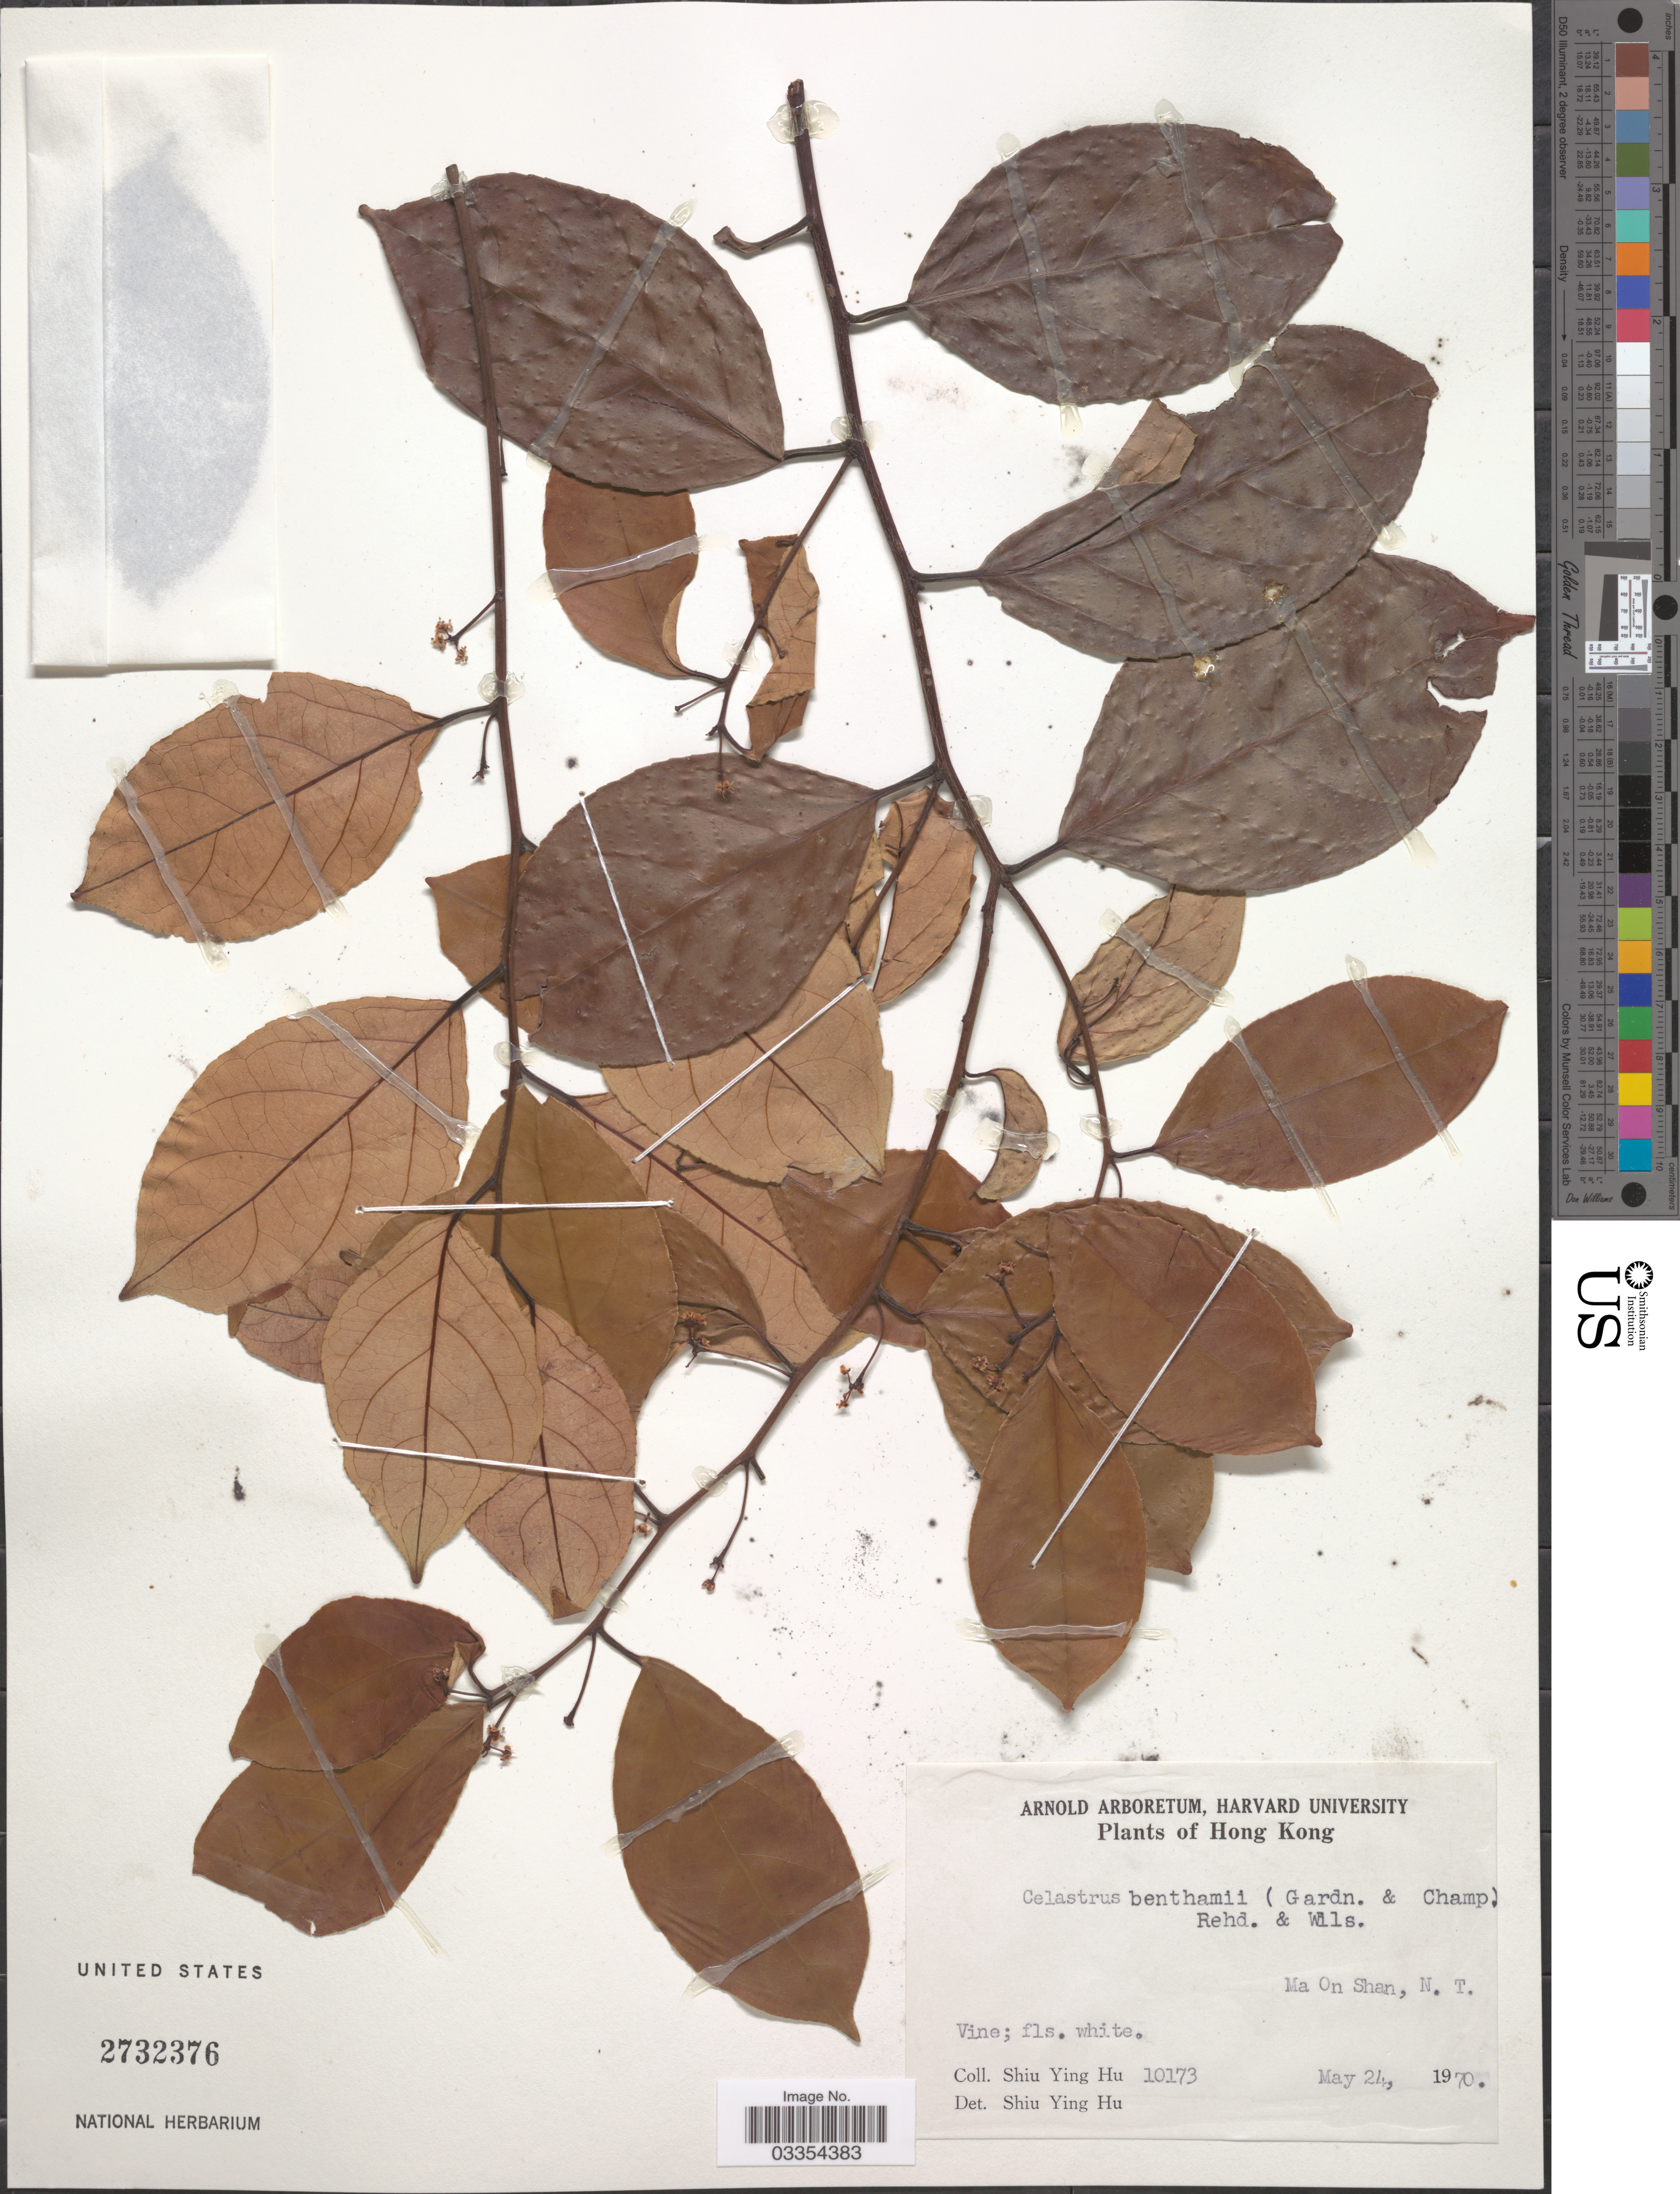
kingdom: Plantae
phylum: Tracheophyta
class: Magnoliopsida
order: Celastrales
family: Celastraceae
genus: Celastrus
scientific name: Celastrus monospermus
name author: Roxb.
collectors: S. Y. Hu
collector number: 10173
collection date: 1970-05-24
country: China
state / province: Hong Kong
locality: Ma On Shan, N. T.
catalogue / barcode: US 2732376